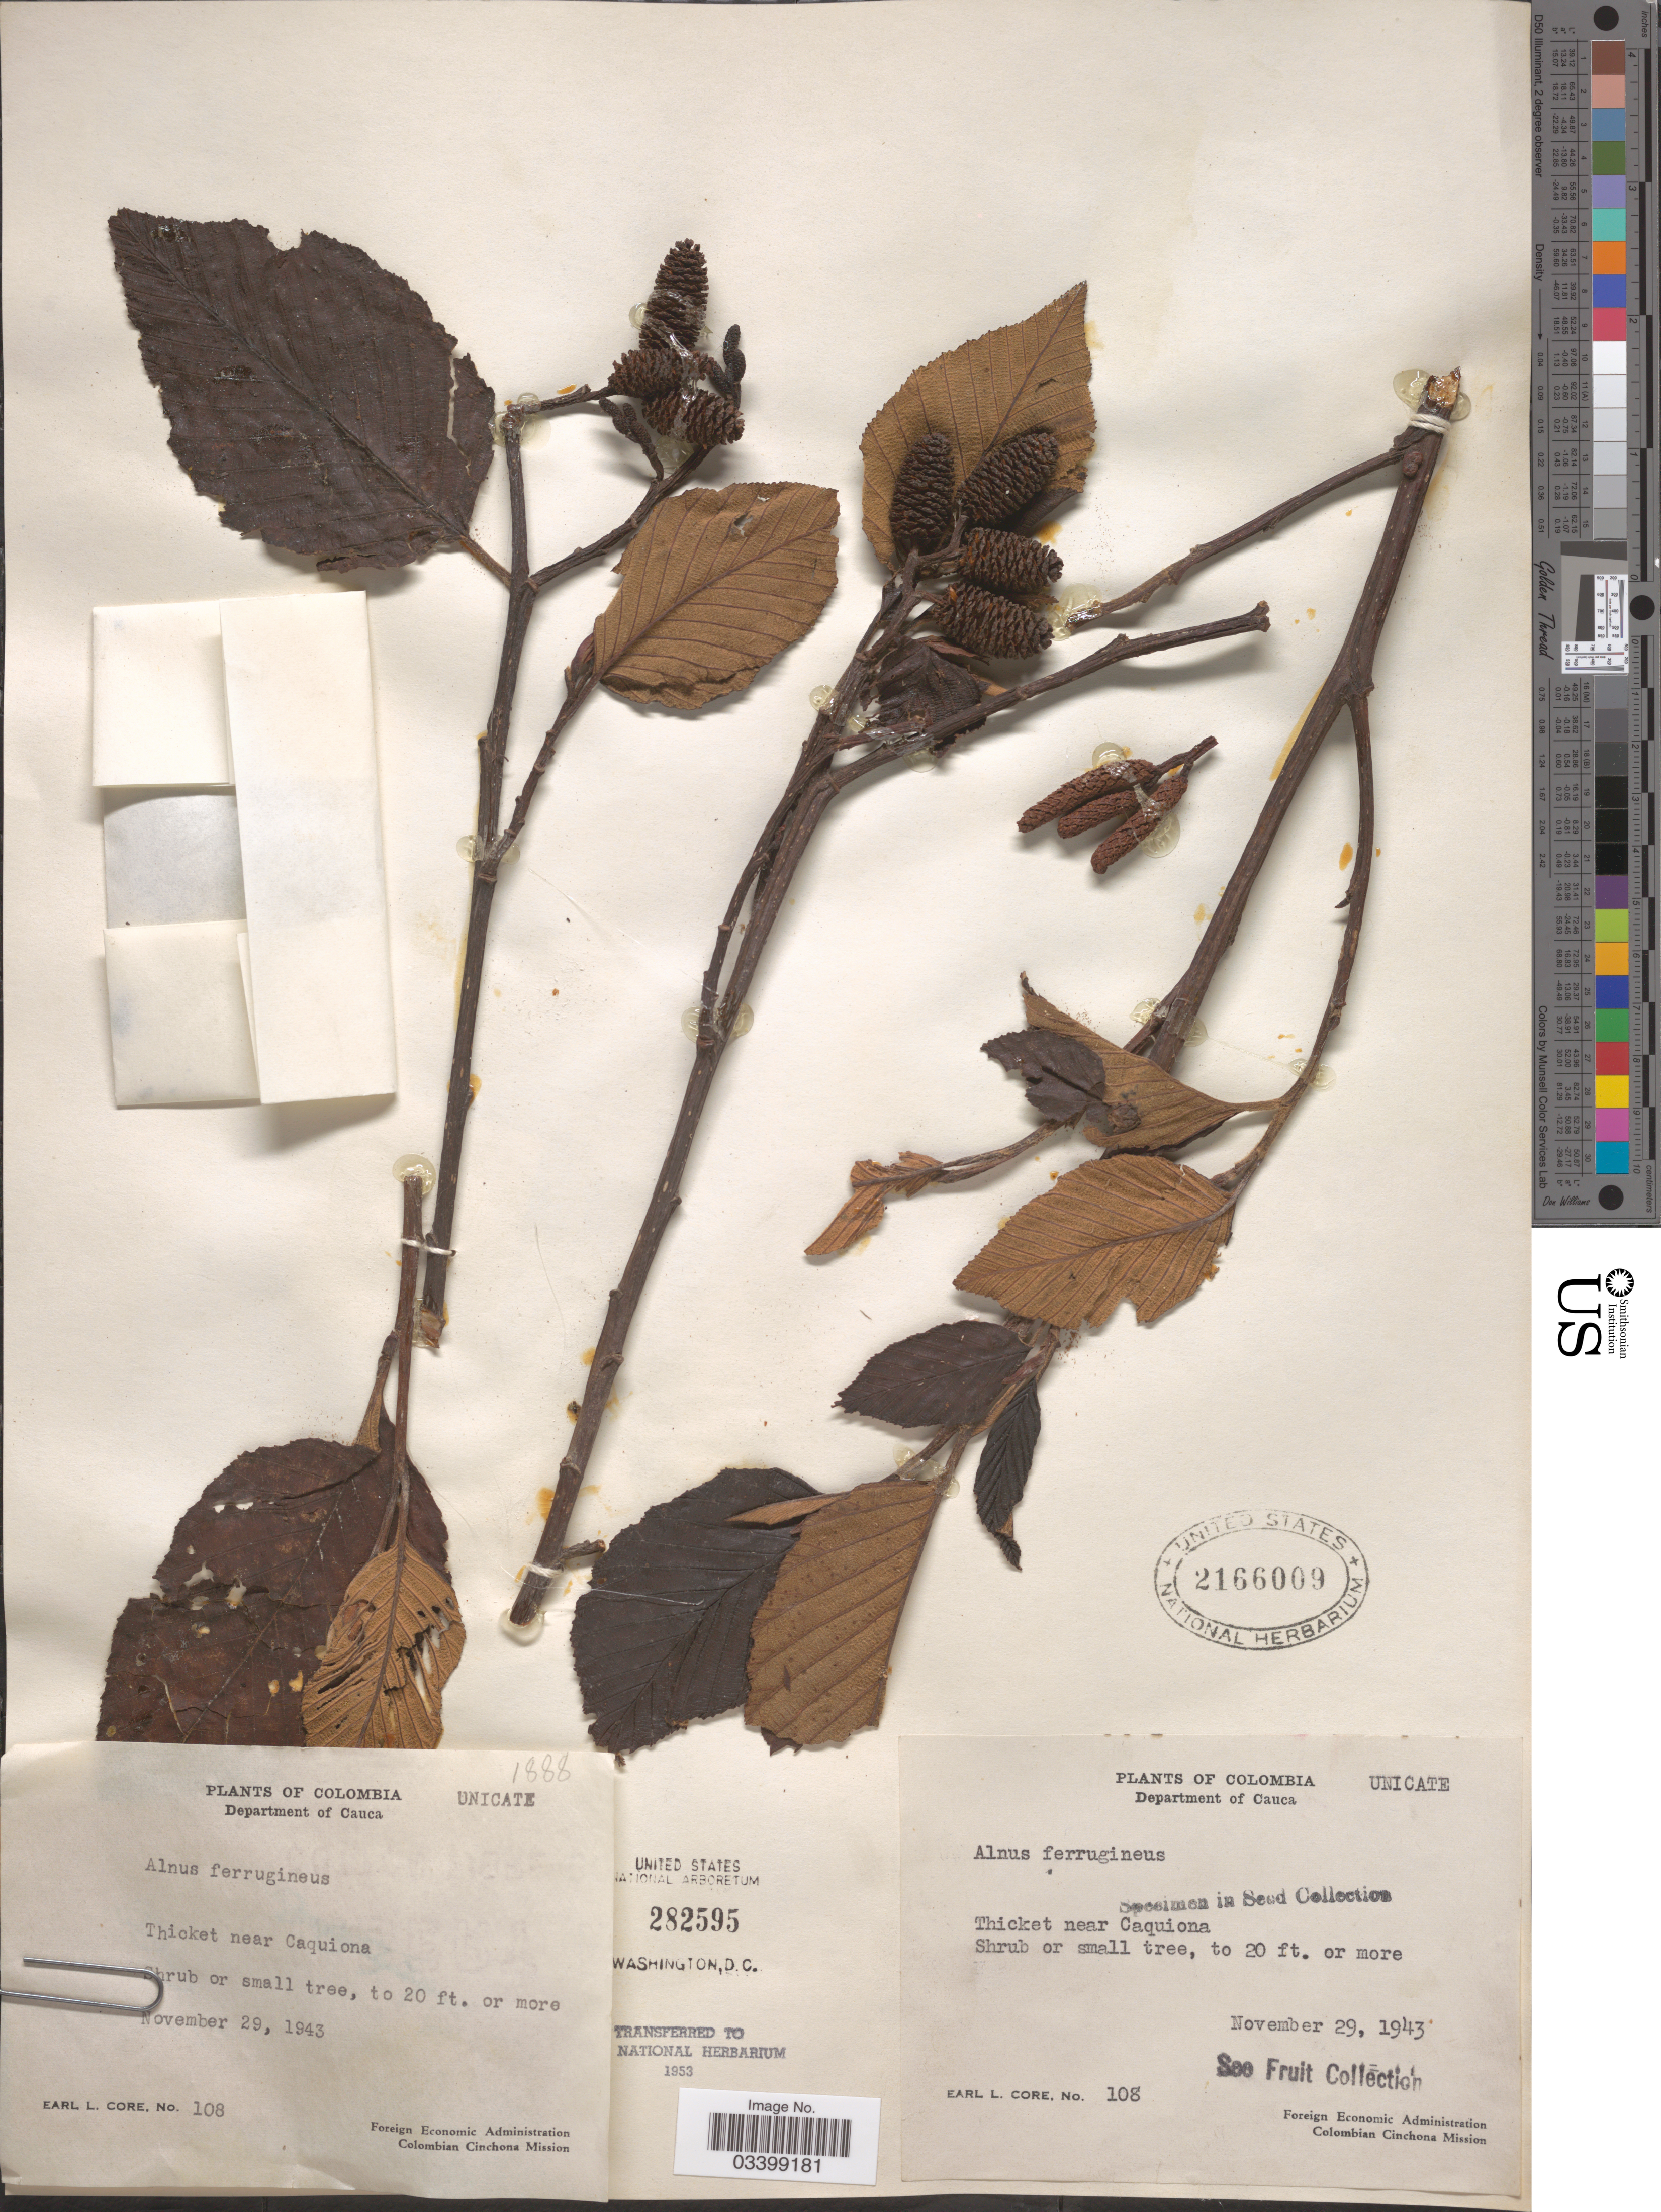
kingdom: Plantae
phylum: Tracheophyta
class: Magnoliopsida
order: Fagales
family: Betulaceae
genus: Alnus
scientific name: Alnus acuminata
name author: Kunth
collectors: E. L. Core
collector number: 108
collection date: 1943-11-29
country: Colombia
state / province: Cauca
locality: Department of Cauca.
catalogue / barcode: US 2166009